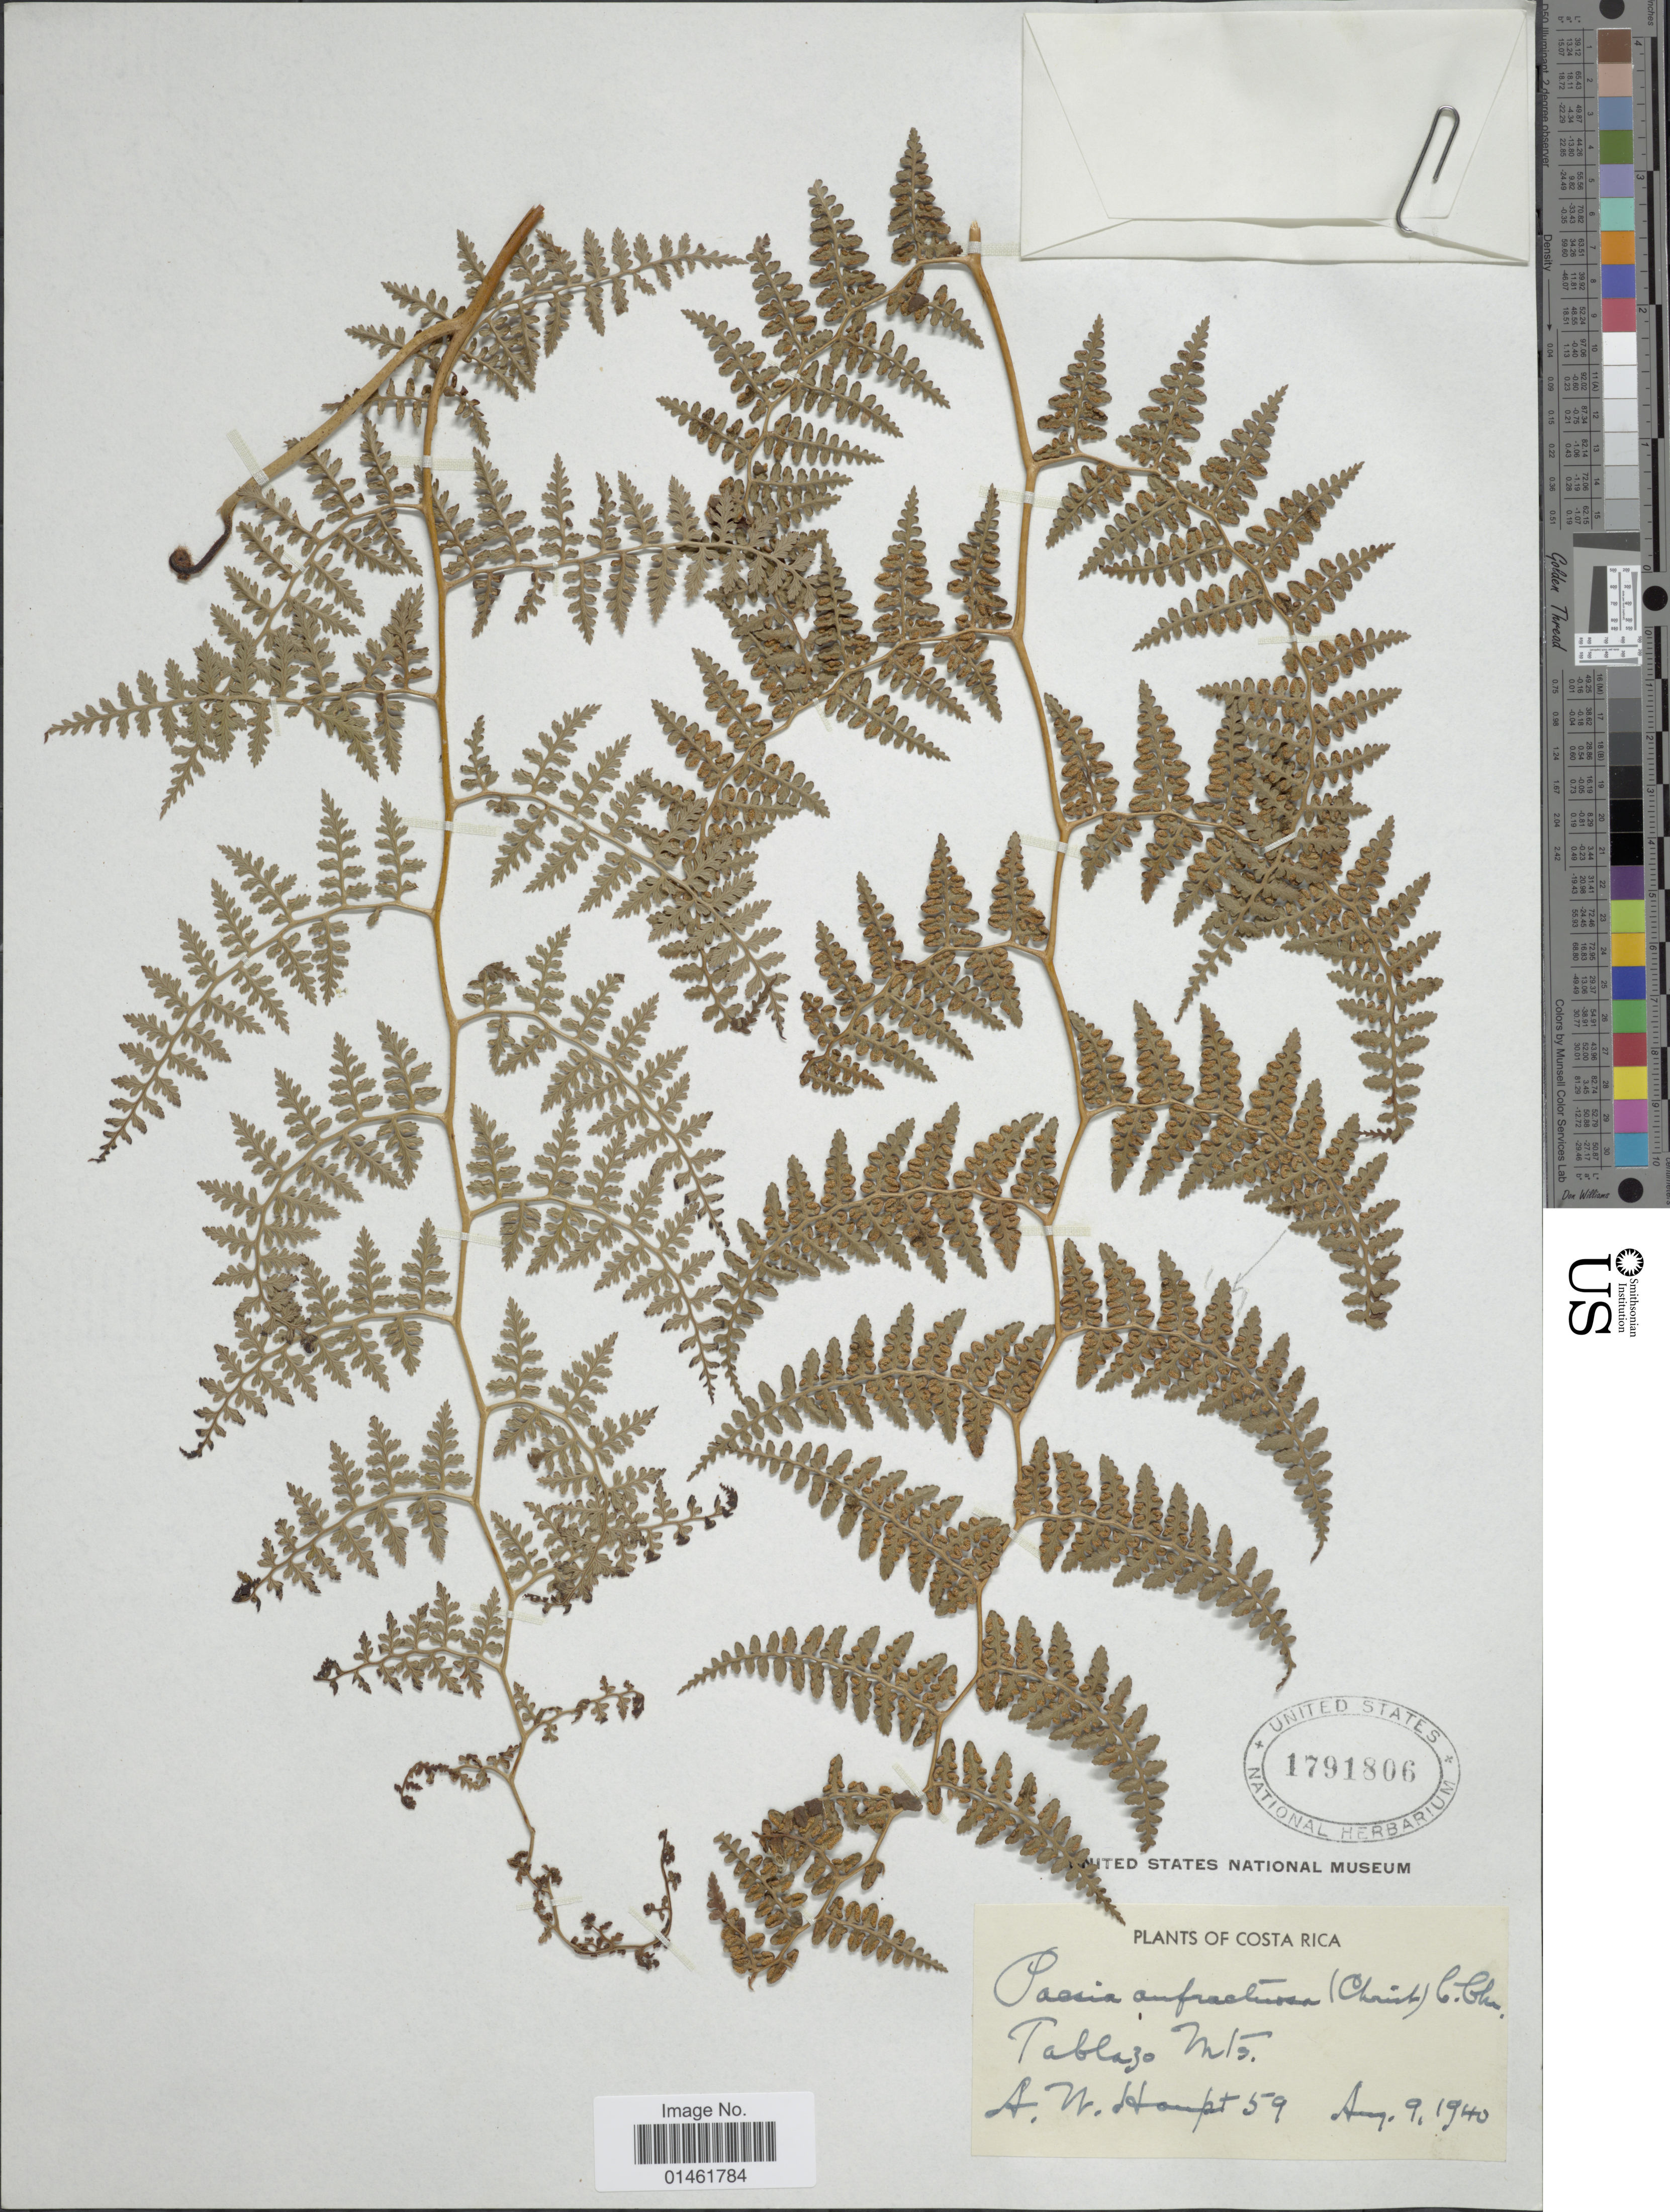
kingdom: Plantae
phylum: Tracheophyta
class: Polypodiopsida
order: Polypodiales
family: Dennstaedtiaceae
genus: Paesia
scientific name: Paesia anfractuosa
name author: (Christ) C. Chr.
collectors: A. Haupt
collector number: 59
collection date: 1940-08-09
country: Costa Rica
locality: Tablazo Mts.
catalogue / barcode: US 1791806